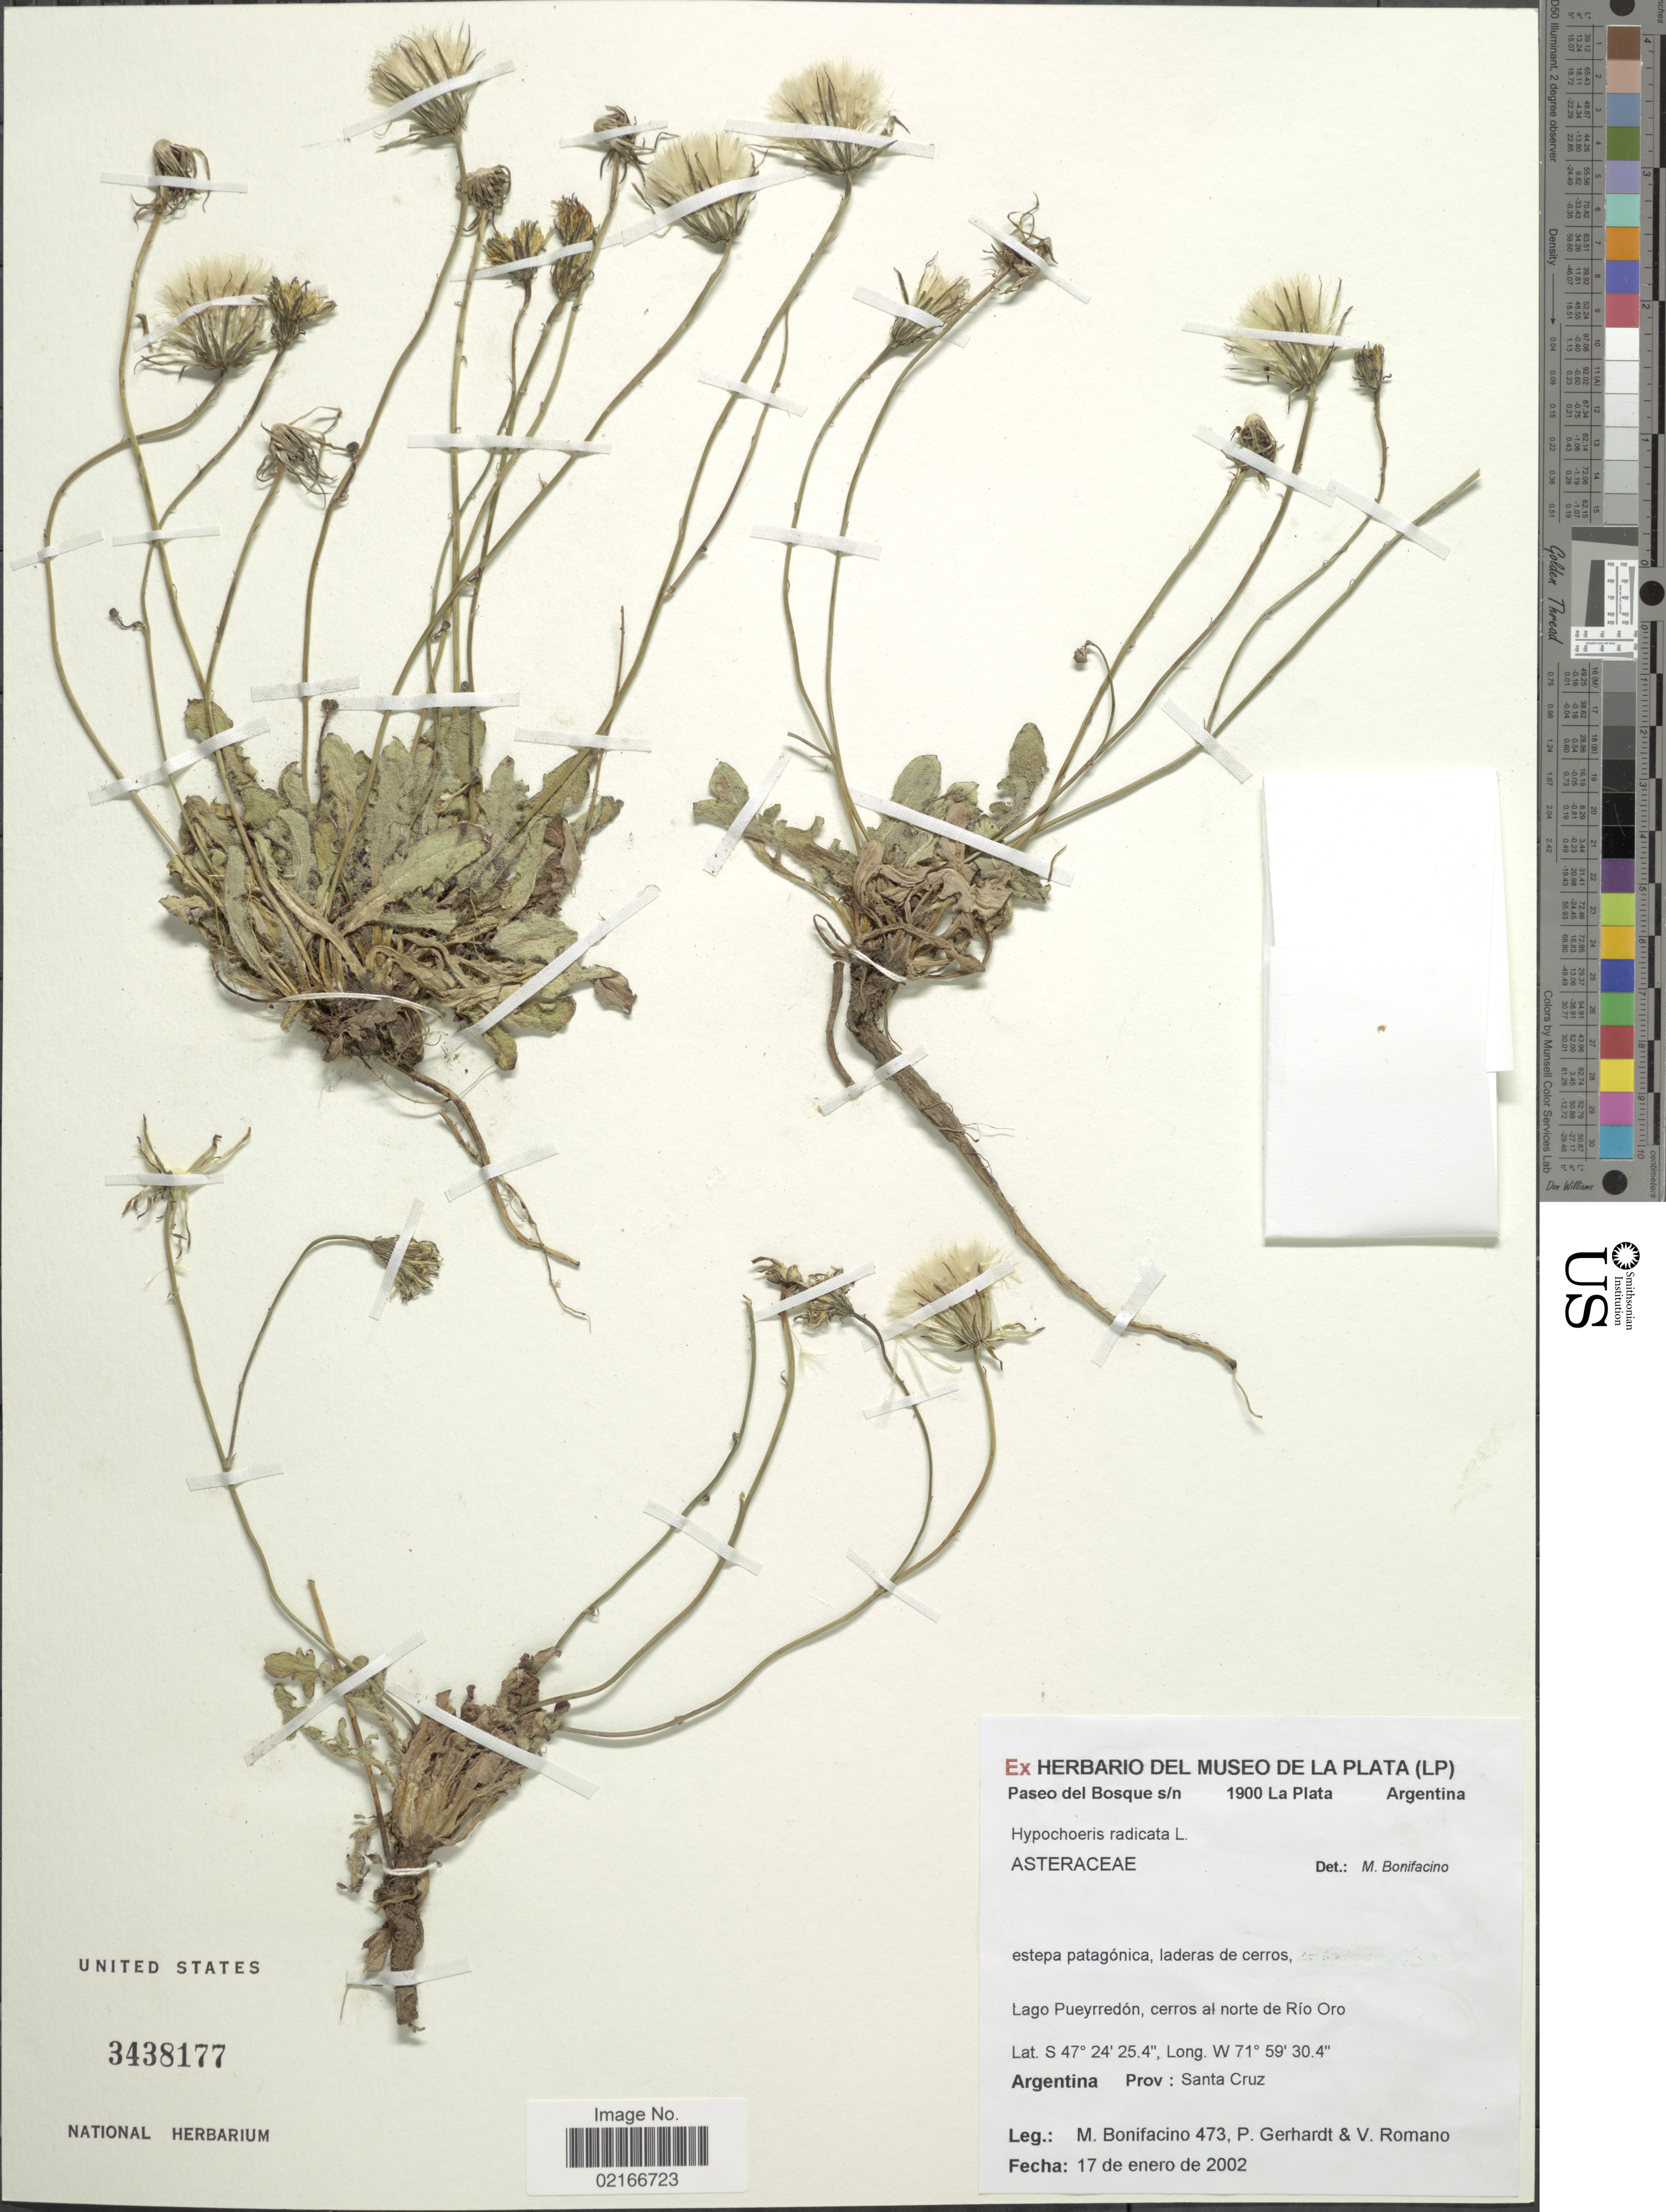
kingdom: Plantae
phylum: Tracheophyta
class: Magnoliopsida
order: Asterales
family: Asteraceae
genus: Hypochaeris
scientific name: Hypochaeris radicata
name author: L.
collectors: M. Bonifacino, P. Gerhardt & V. Romano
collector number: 0473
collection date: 2002-01-17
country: Argentina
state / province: Santa Cruz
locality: Lago Pueyrredón, cerros al norte de Río Oro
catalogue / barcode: US 3438177